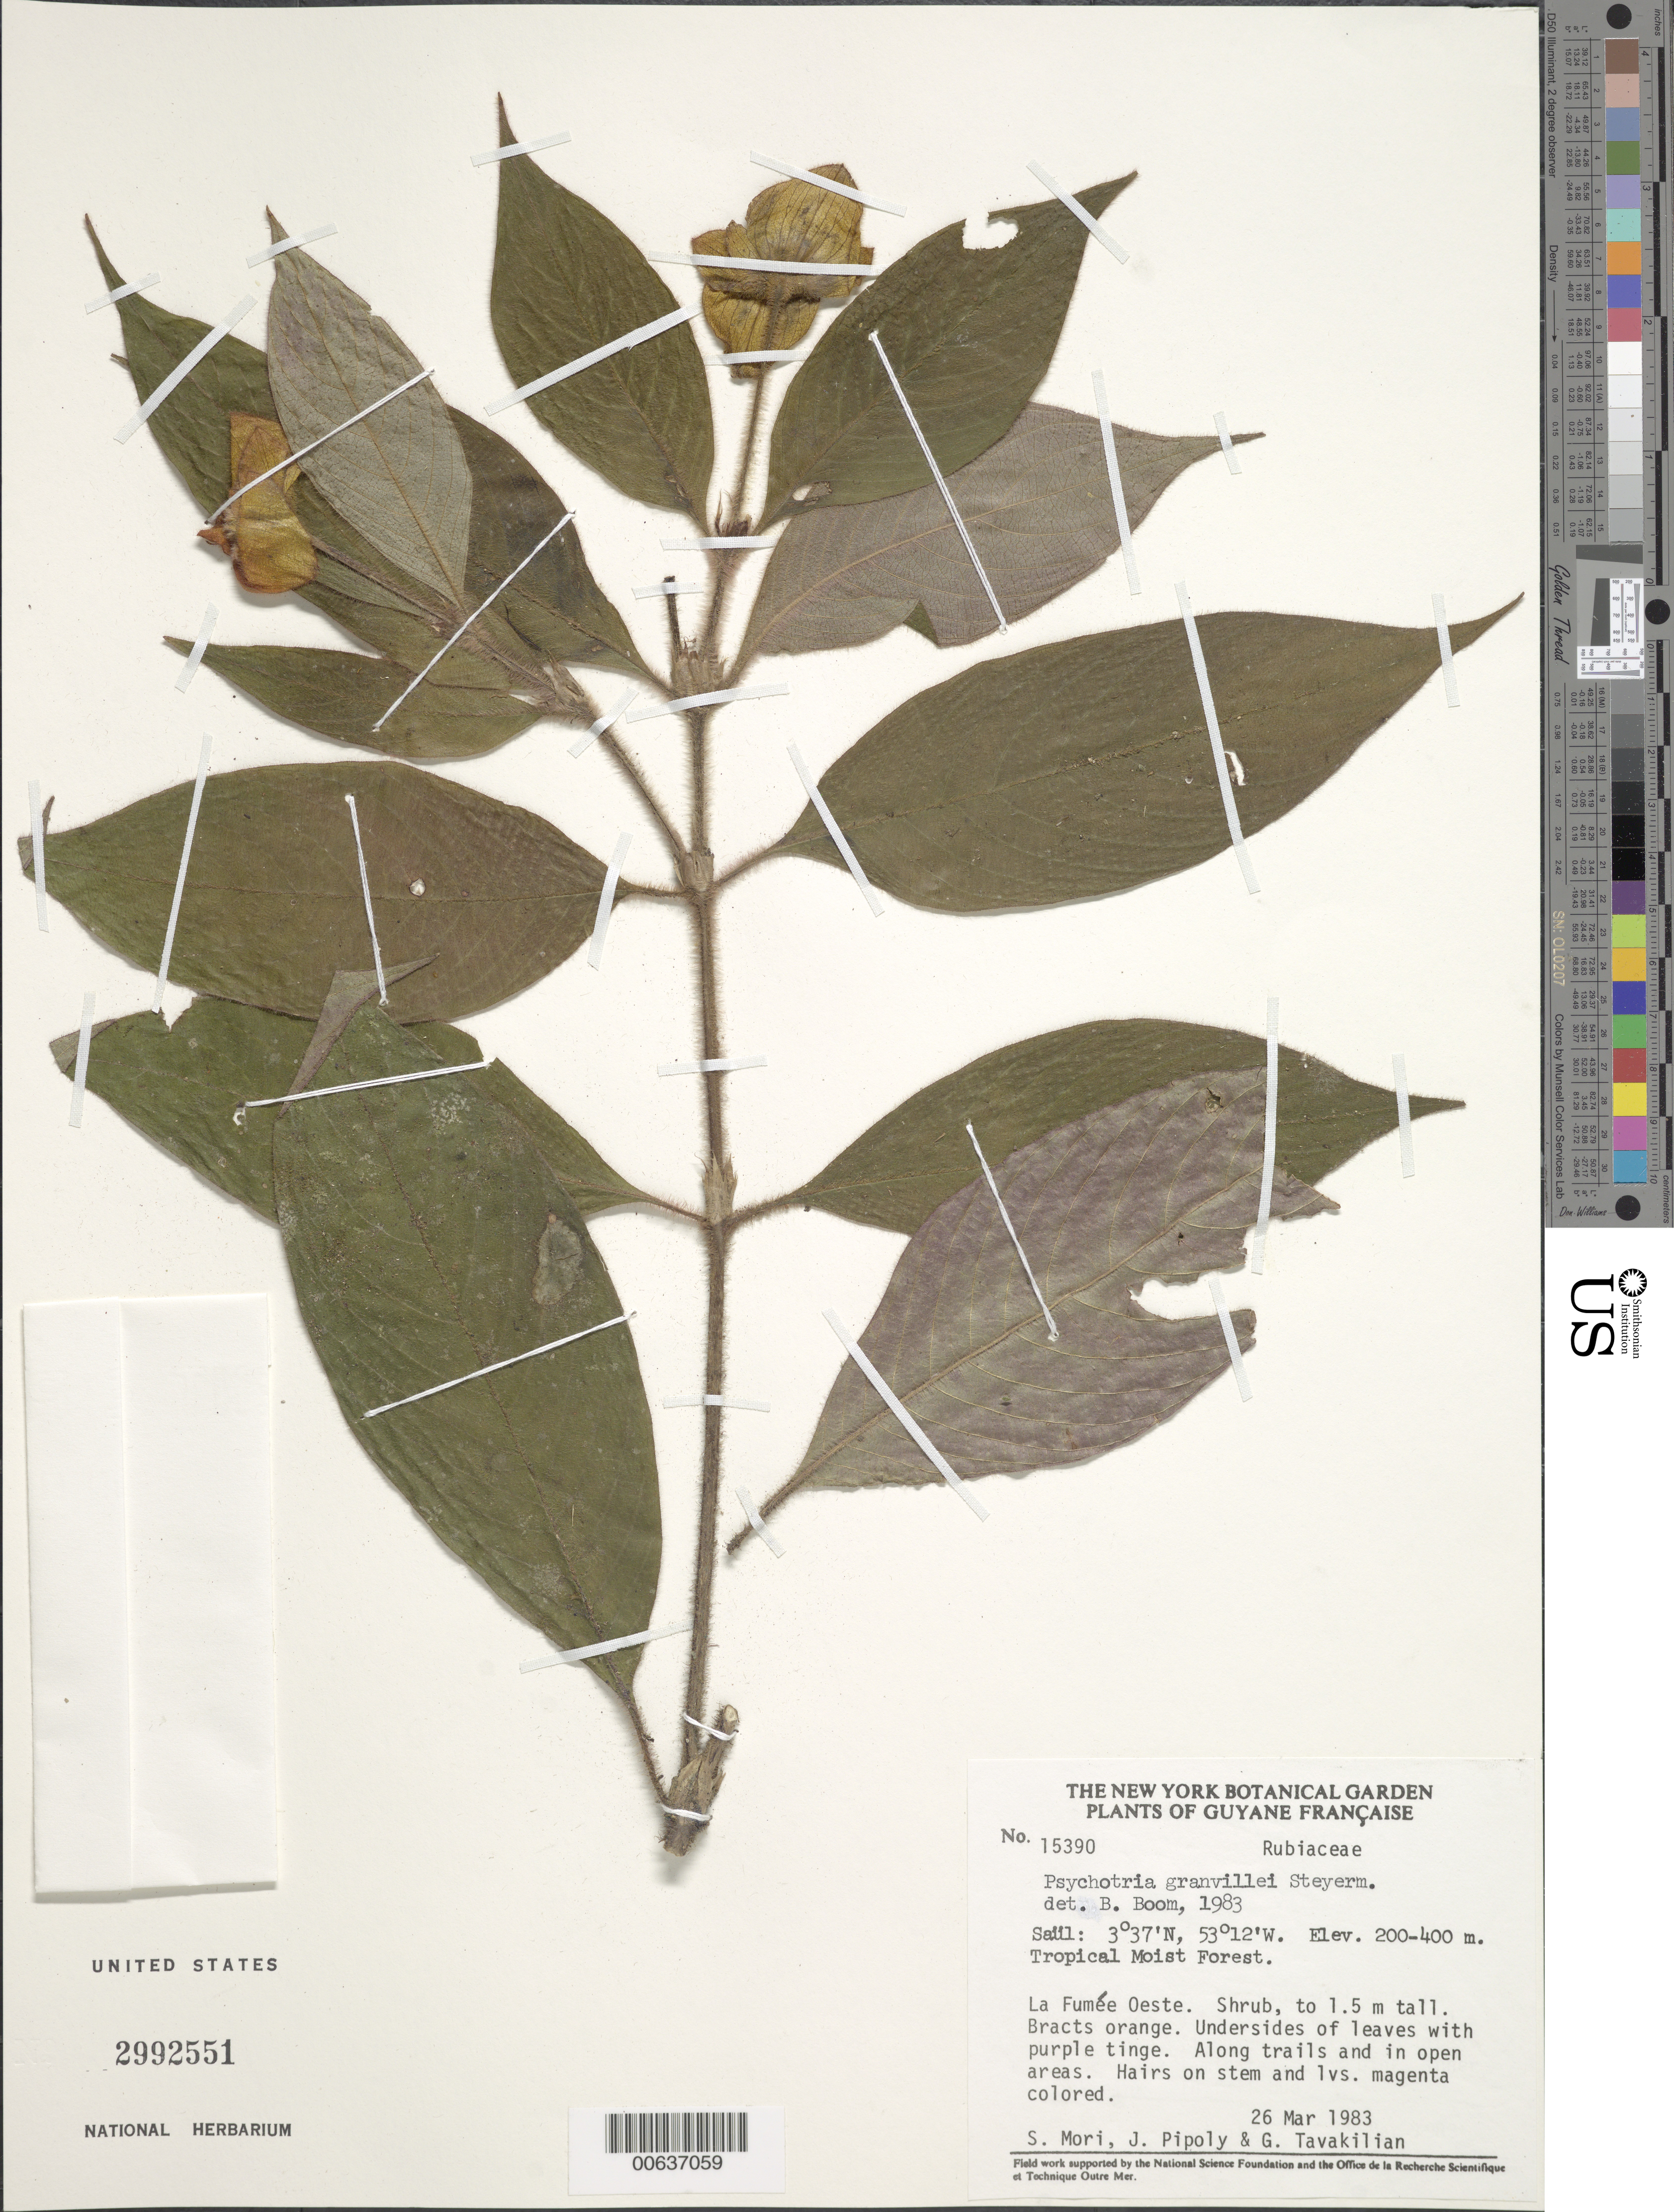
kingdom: Plantae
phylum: Tracheophyta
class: Magnoliopsida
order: Gentianales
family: Rubiaceae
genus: Palicourea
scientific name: Palicourea granvillei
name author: (Steyerm.) Delprete & J.H. Kirkbr.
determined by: Kirkbride, J. H., Jr.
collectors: S. Mori, J. J. Pipoly & G. Tavakilian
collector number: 15390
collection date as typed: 26-Mar-83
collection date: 1983-03-26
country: French Guiana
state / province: Saint-Laurent-du-Maroni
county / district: Saül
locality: Saül, La Fumée Oeste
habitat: Tropical moist forest. Along trails and in open areas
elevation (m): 200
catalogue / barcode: US 2992551